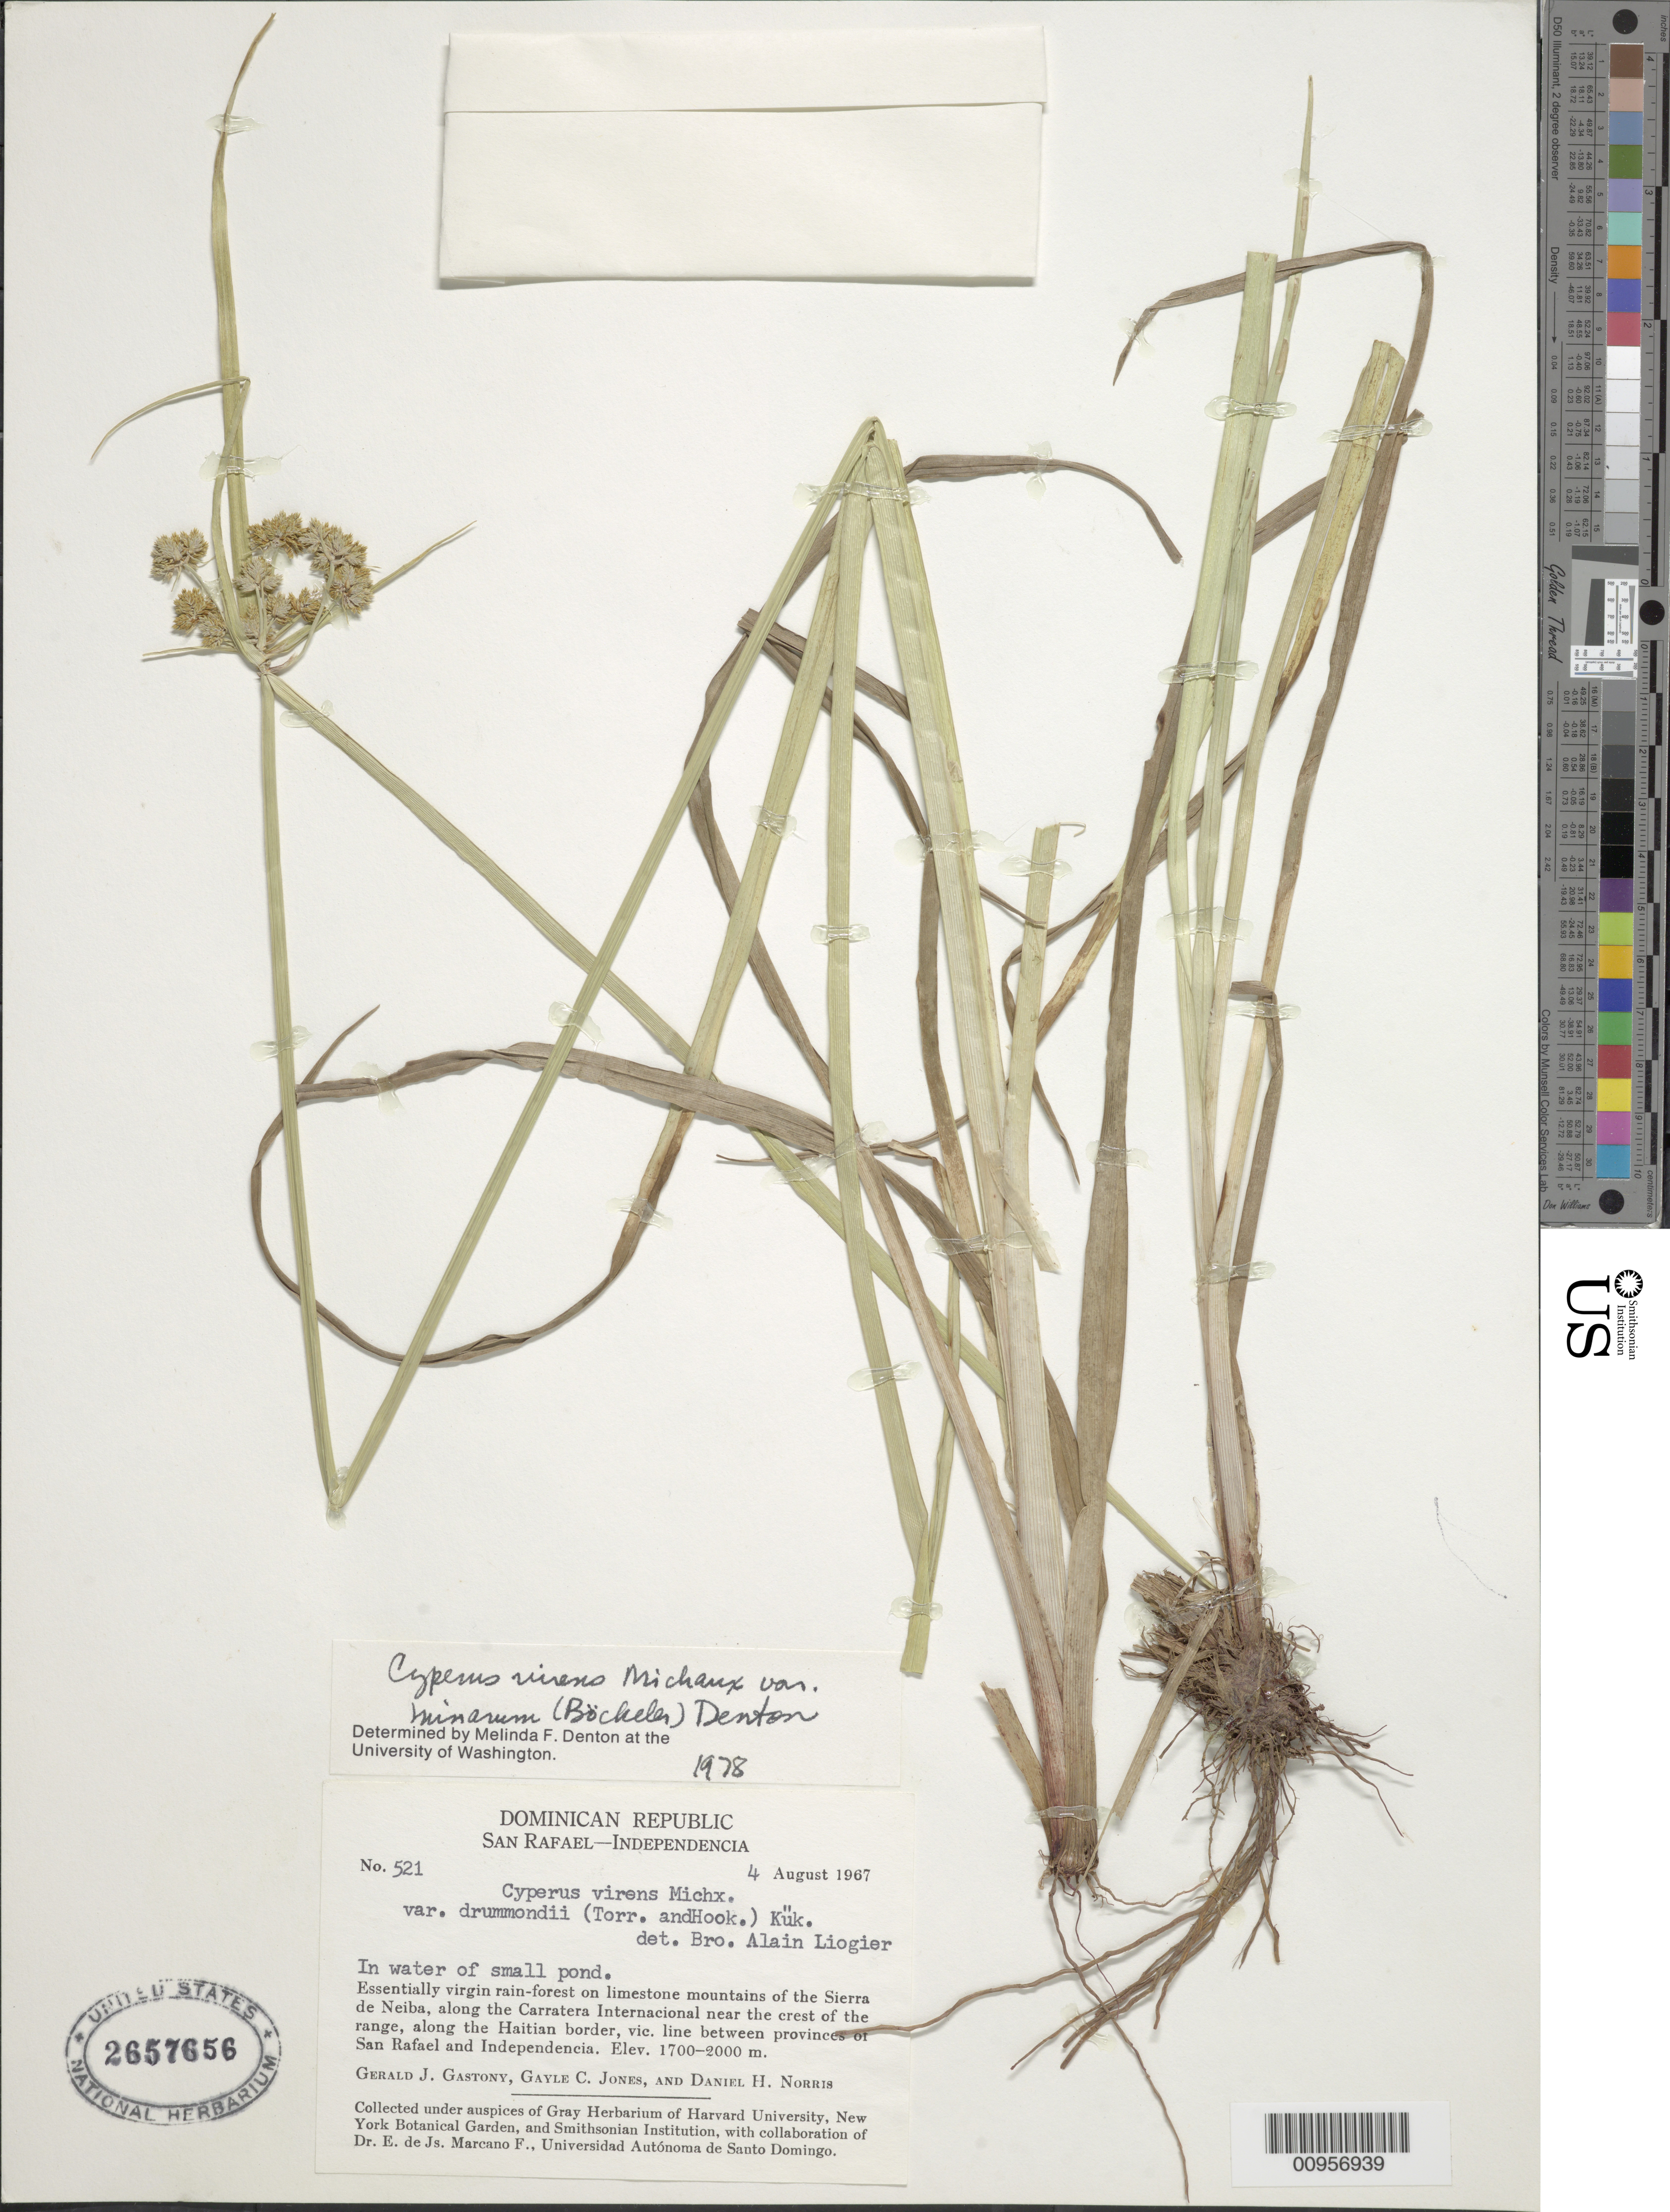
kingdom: Plantae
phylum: Tracheophyta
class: Liliopsida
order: Poales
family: Cyperaceae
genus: Cyperus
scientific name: Cyperus virens var. minarum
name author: (Boeckeler) Denton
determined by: Denton, M. F.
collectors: G. Gastony, G. C. Jones & D. H. Norris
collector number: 521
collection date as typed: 04 Aug 1967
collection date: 1967-08-04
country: Dominican Republic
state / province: Elías Piña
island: Hispaniola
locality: limestone mountains of the Sierra de Neiba, along the Carratera Internacional near the crest of the range, along the Haitian border vic. line between provinces of San Rafael and Independencia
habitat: In water of small pond in essentially virgin rain-forest on limestone mountains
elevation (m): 1700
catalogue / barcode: US 2657656